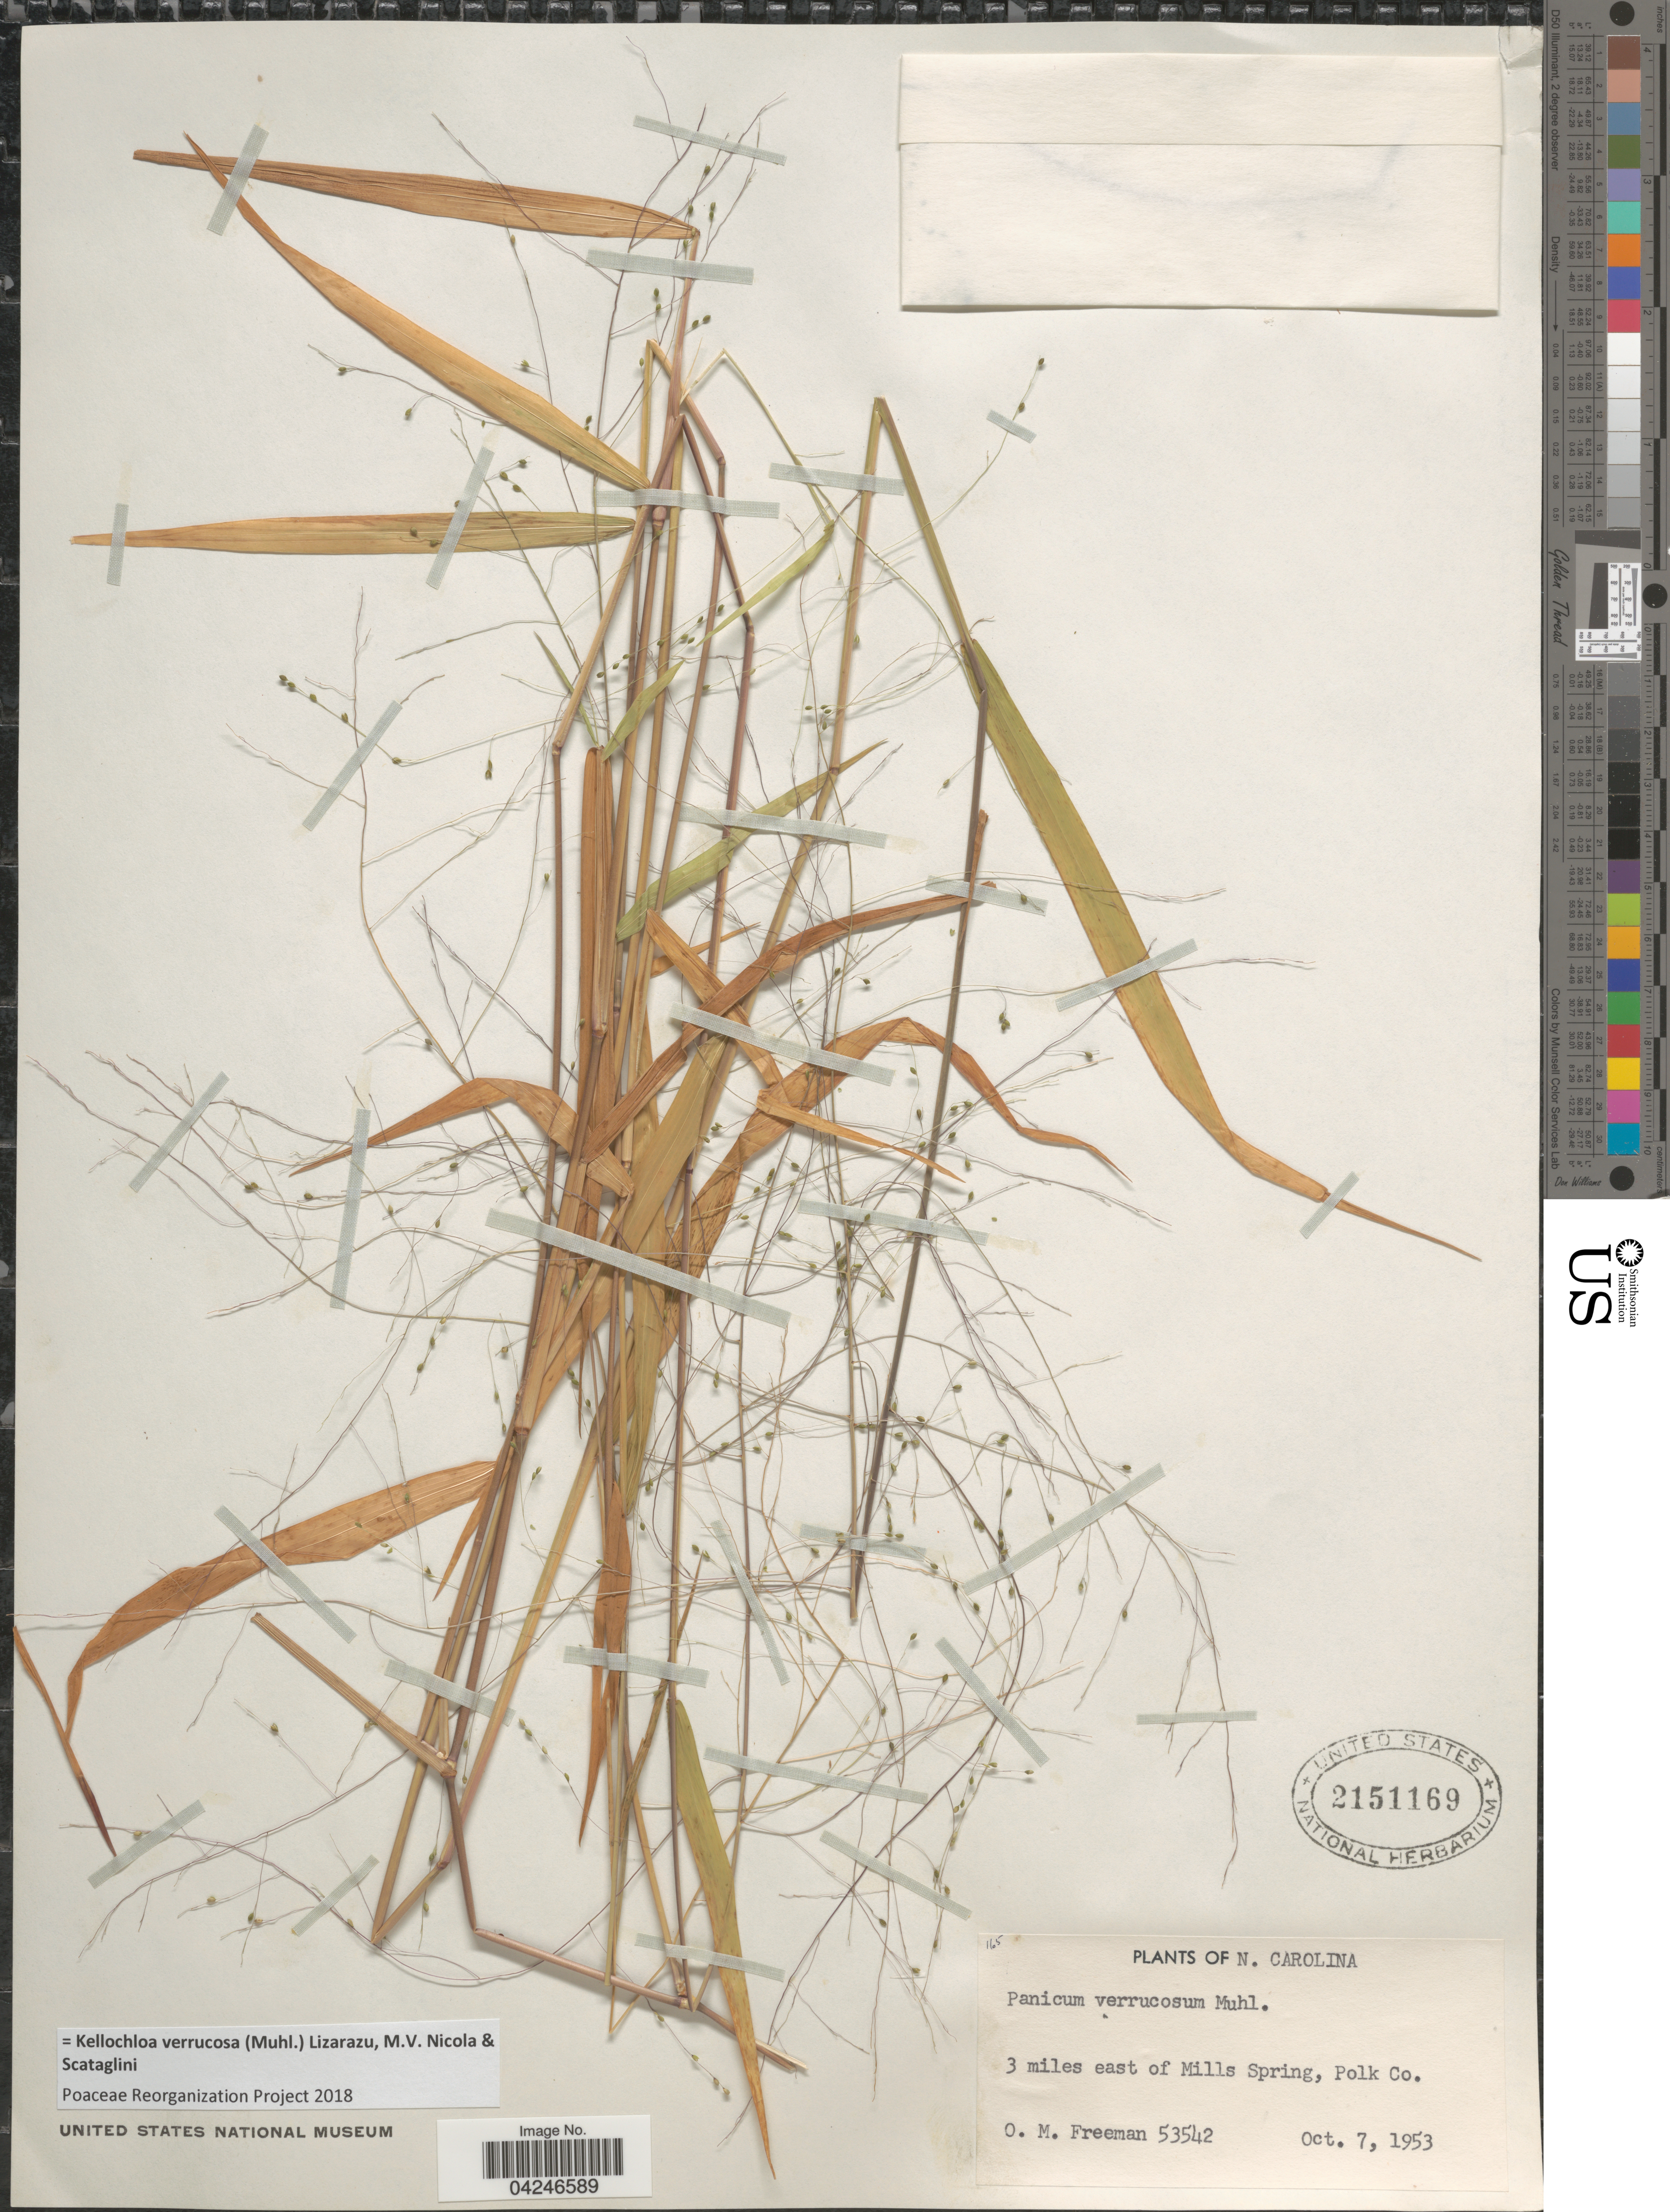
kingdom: Plantae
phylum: Tracheophyta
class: Liliopsida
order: Poales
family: Poaceae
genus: Kellochloa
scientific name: Kellochloa verrucosa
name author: (Muhl.) Lizarazu et al.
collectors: O. Freeman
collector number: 53542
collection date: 1953-10-07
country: United States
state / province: North Carolina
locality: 3 miles east of Mills Spring, Polk Co.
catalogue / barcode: US 2151169